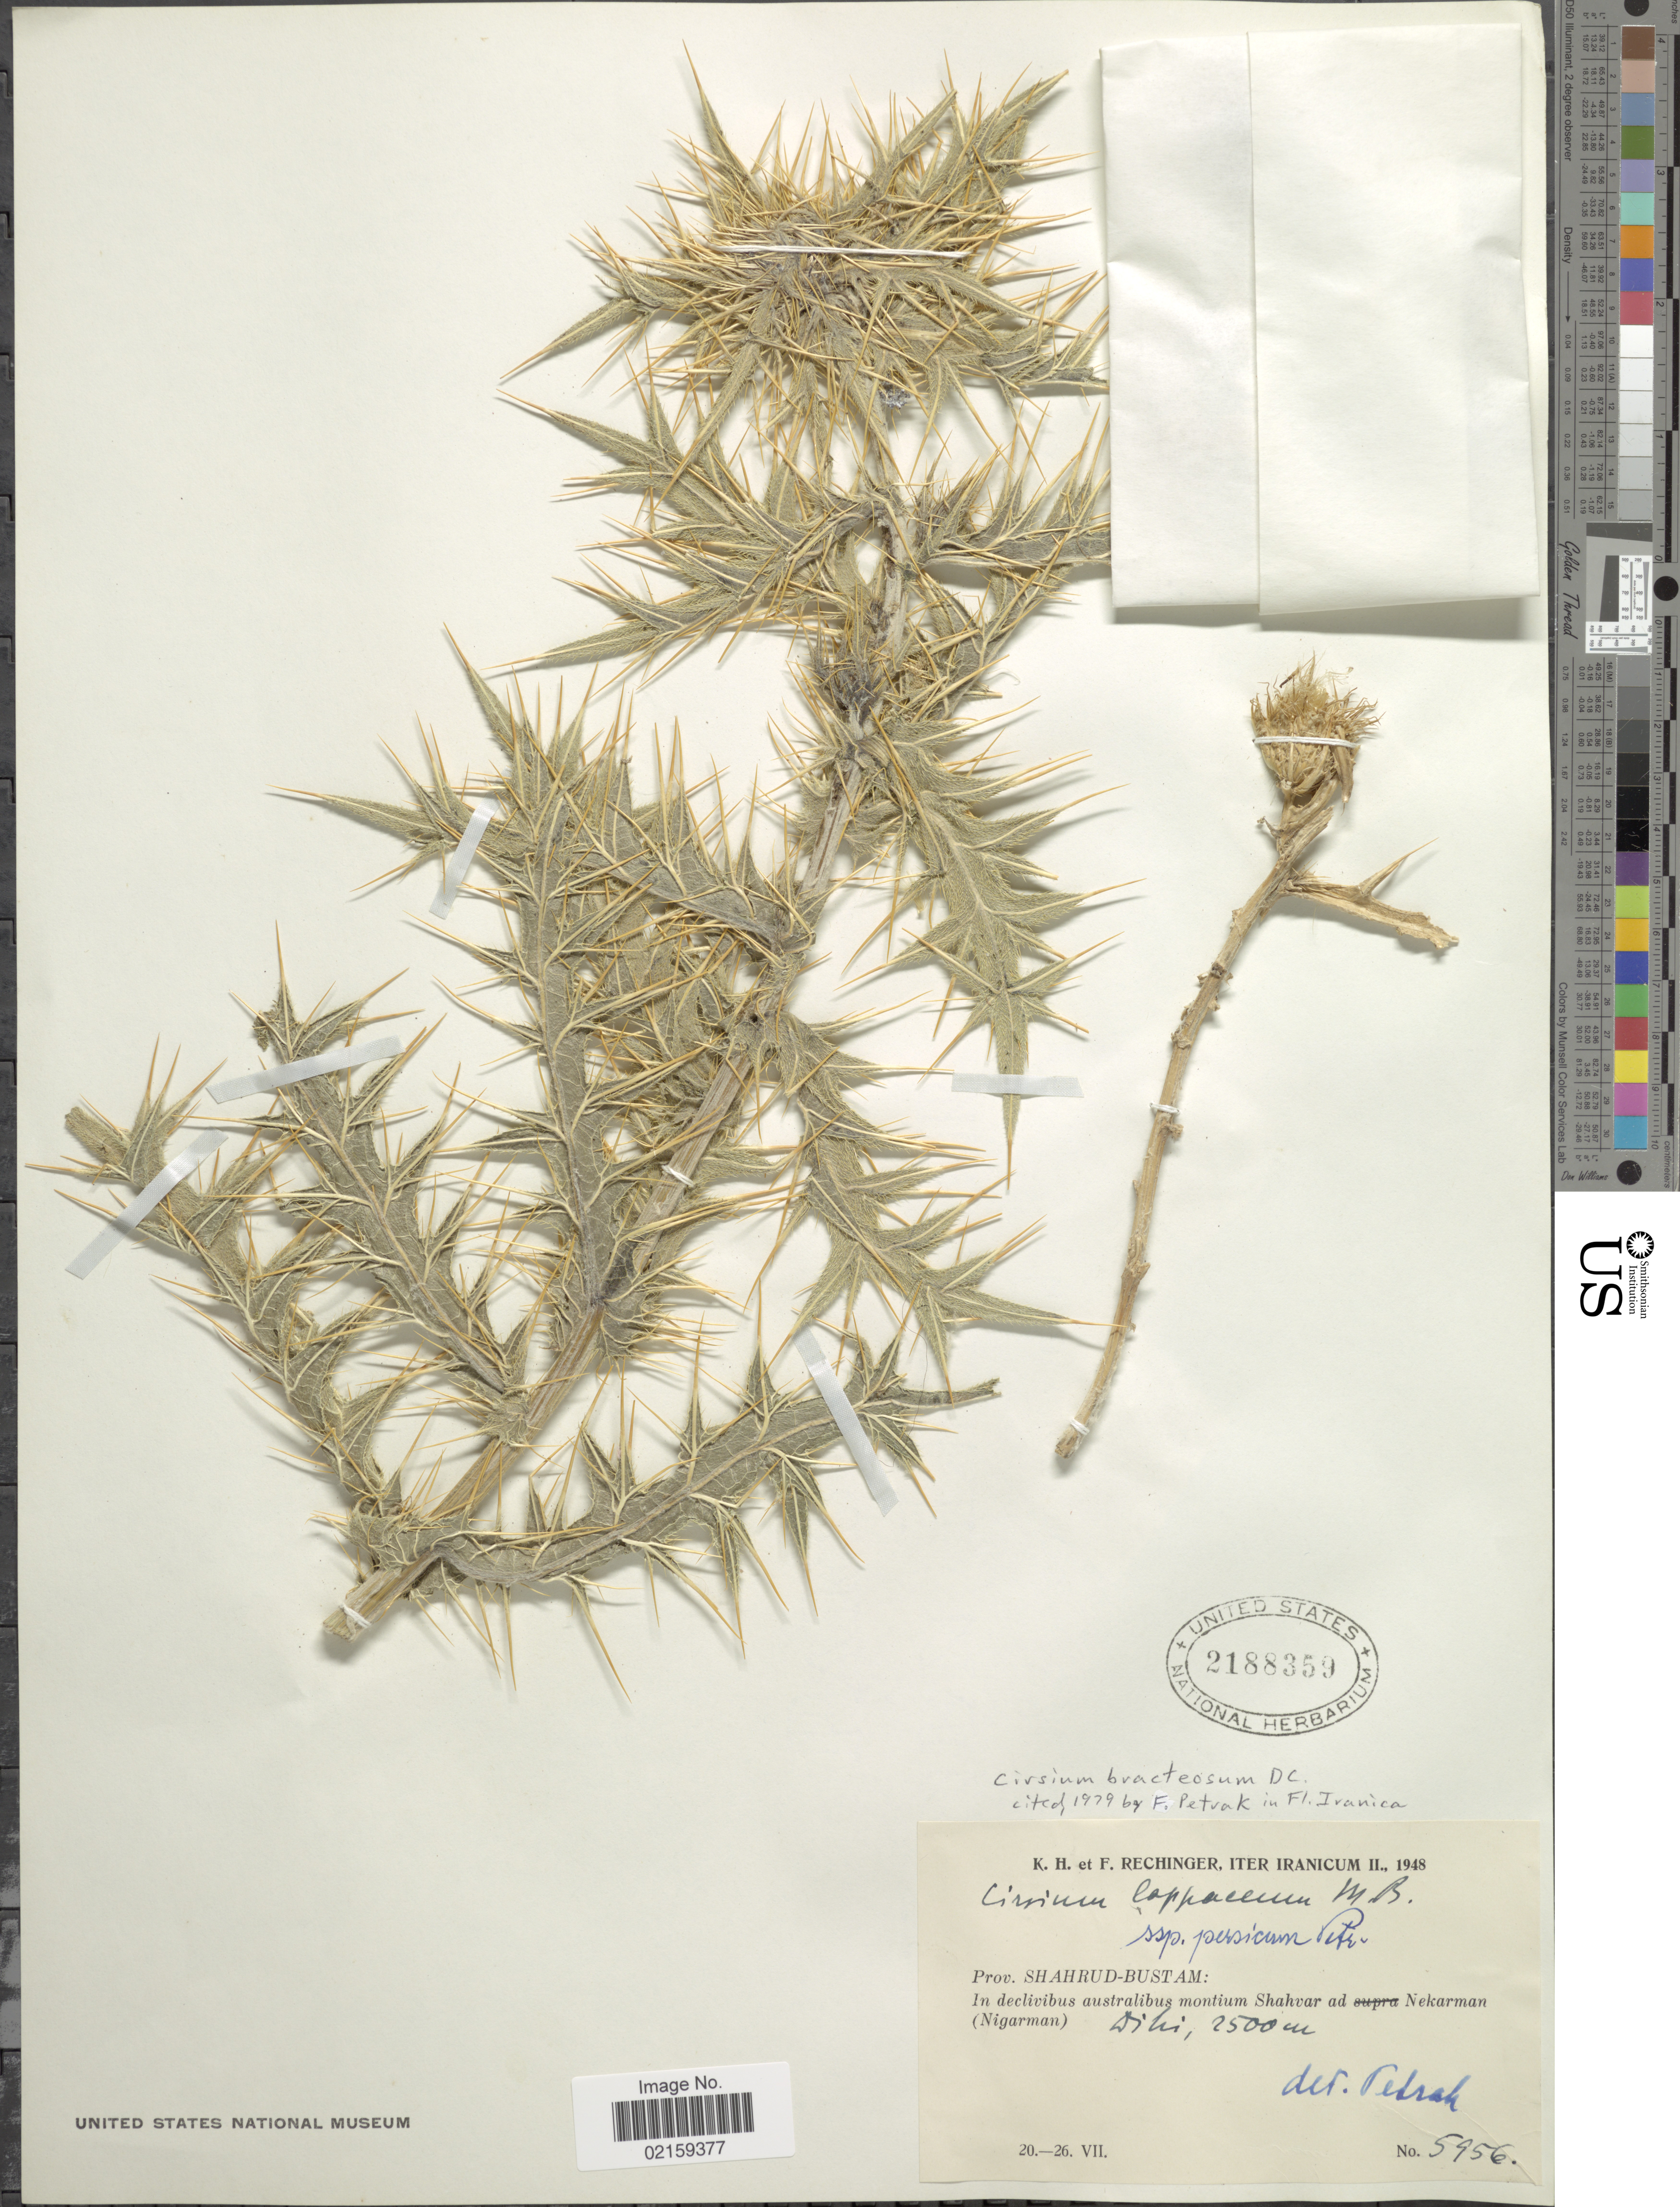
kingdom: Plantae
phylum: Tracheophyta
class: Magnoliopsida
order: Asterales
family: Asteraceae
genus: Cirsium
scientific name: Cirsium bracteosum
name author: DC.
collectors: K. H. Rechinger & F. Rechinger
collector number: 5956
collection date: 1948-07-20/1948-07-26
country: Iran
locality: Prov. Shahrud-Bustam: In declivibus australibus montium Shahvar ad Nekarman (Nigarman)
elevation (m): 2500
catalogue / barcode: US 2188359